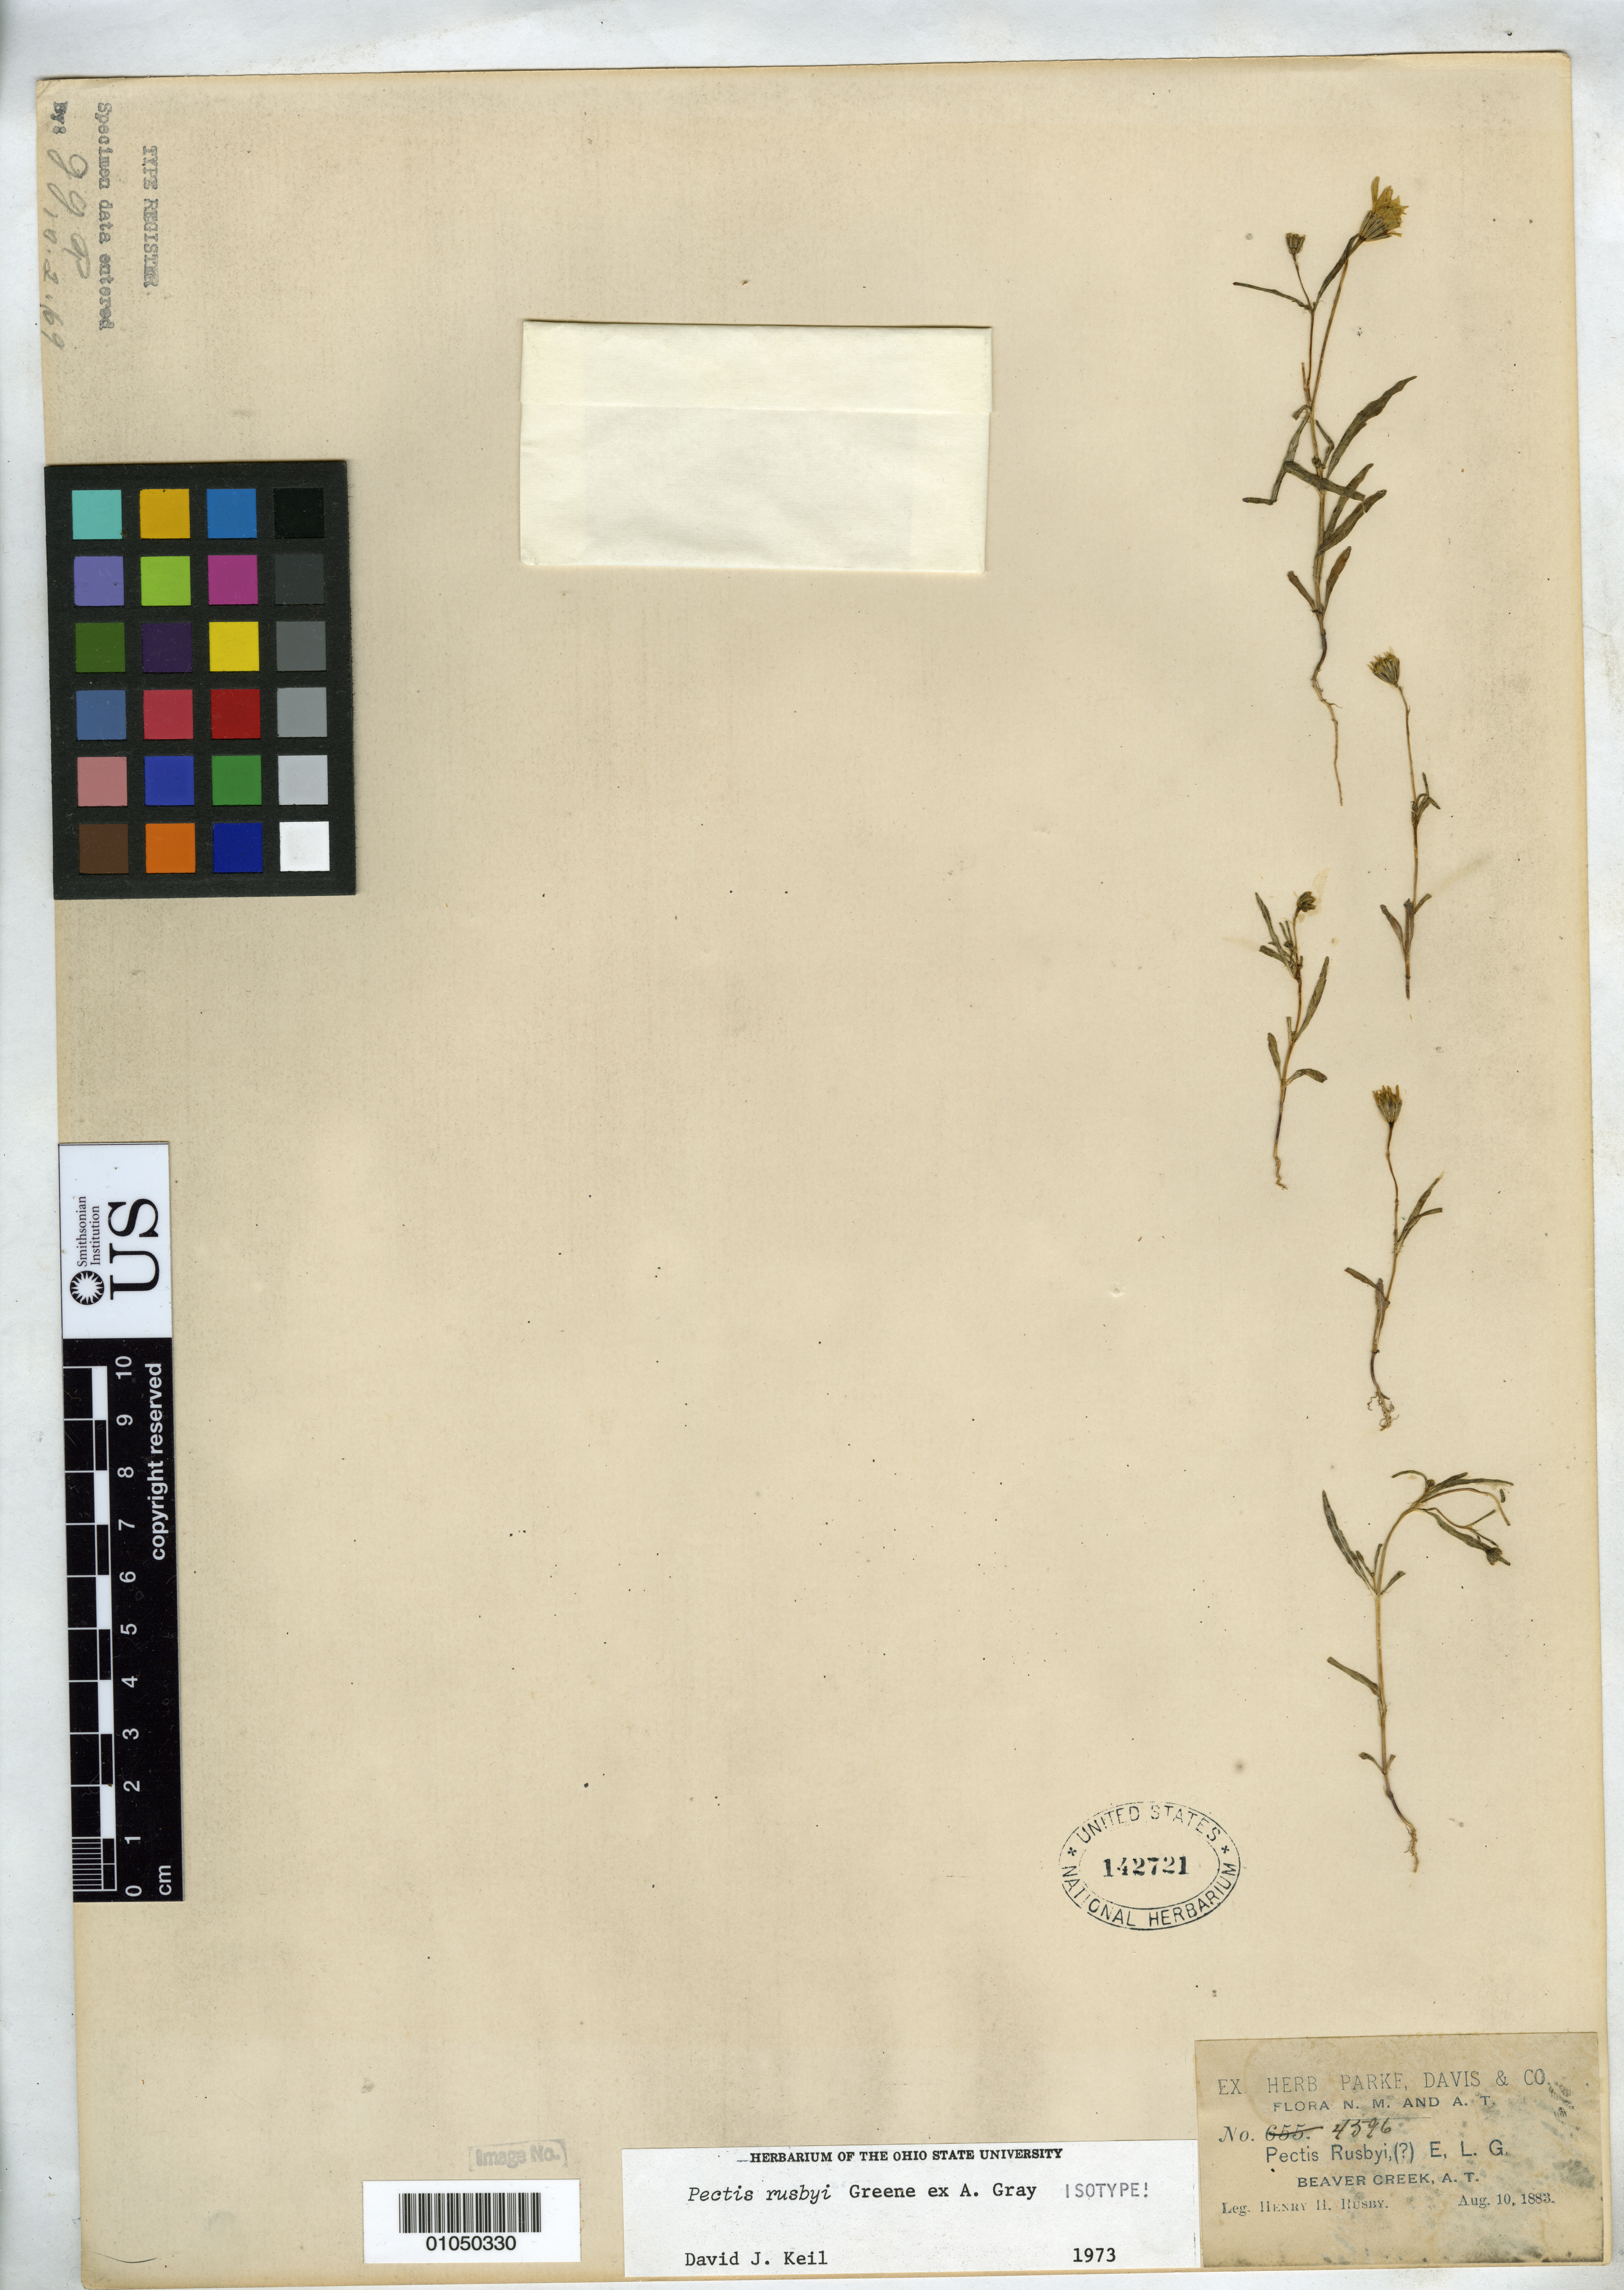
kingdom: Plantae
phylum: Tracheophyta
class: Magnoliopsida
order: Asterales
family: Asteraceae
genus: Pectis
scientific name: Pectis rusbyi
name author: Greene ex A. Gray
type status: Isotype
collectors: H. H. Rusby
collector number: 4596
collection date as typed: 10 Aug 1883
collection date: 1883-08-10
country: United States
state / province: Arizona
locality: Beaver Creek.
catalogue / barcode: US 142721